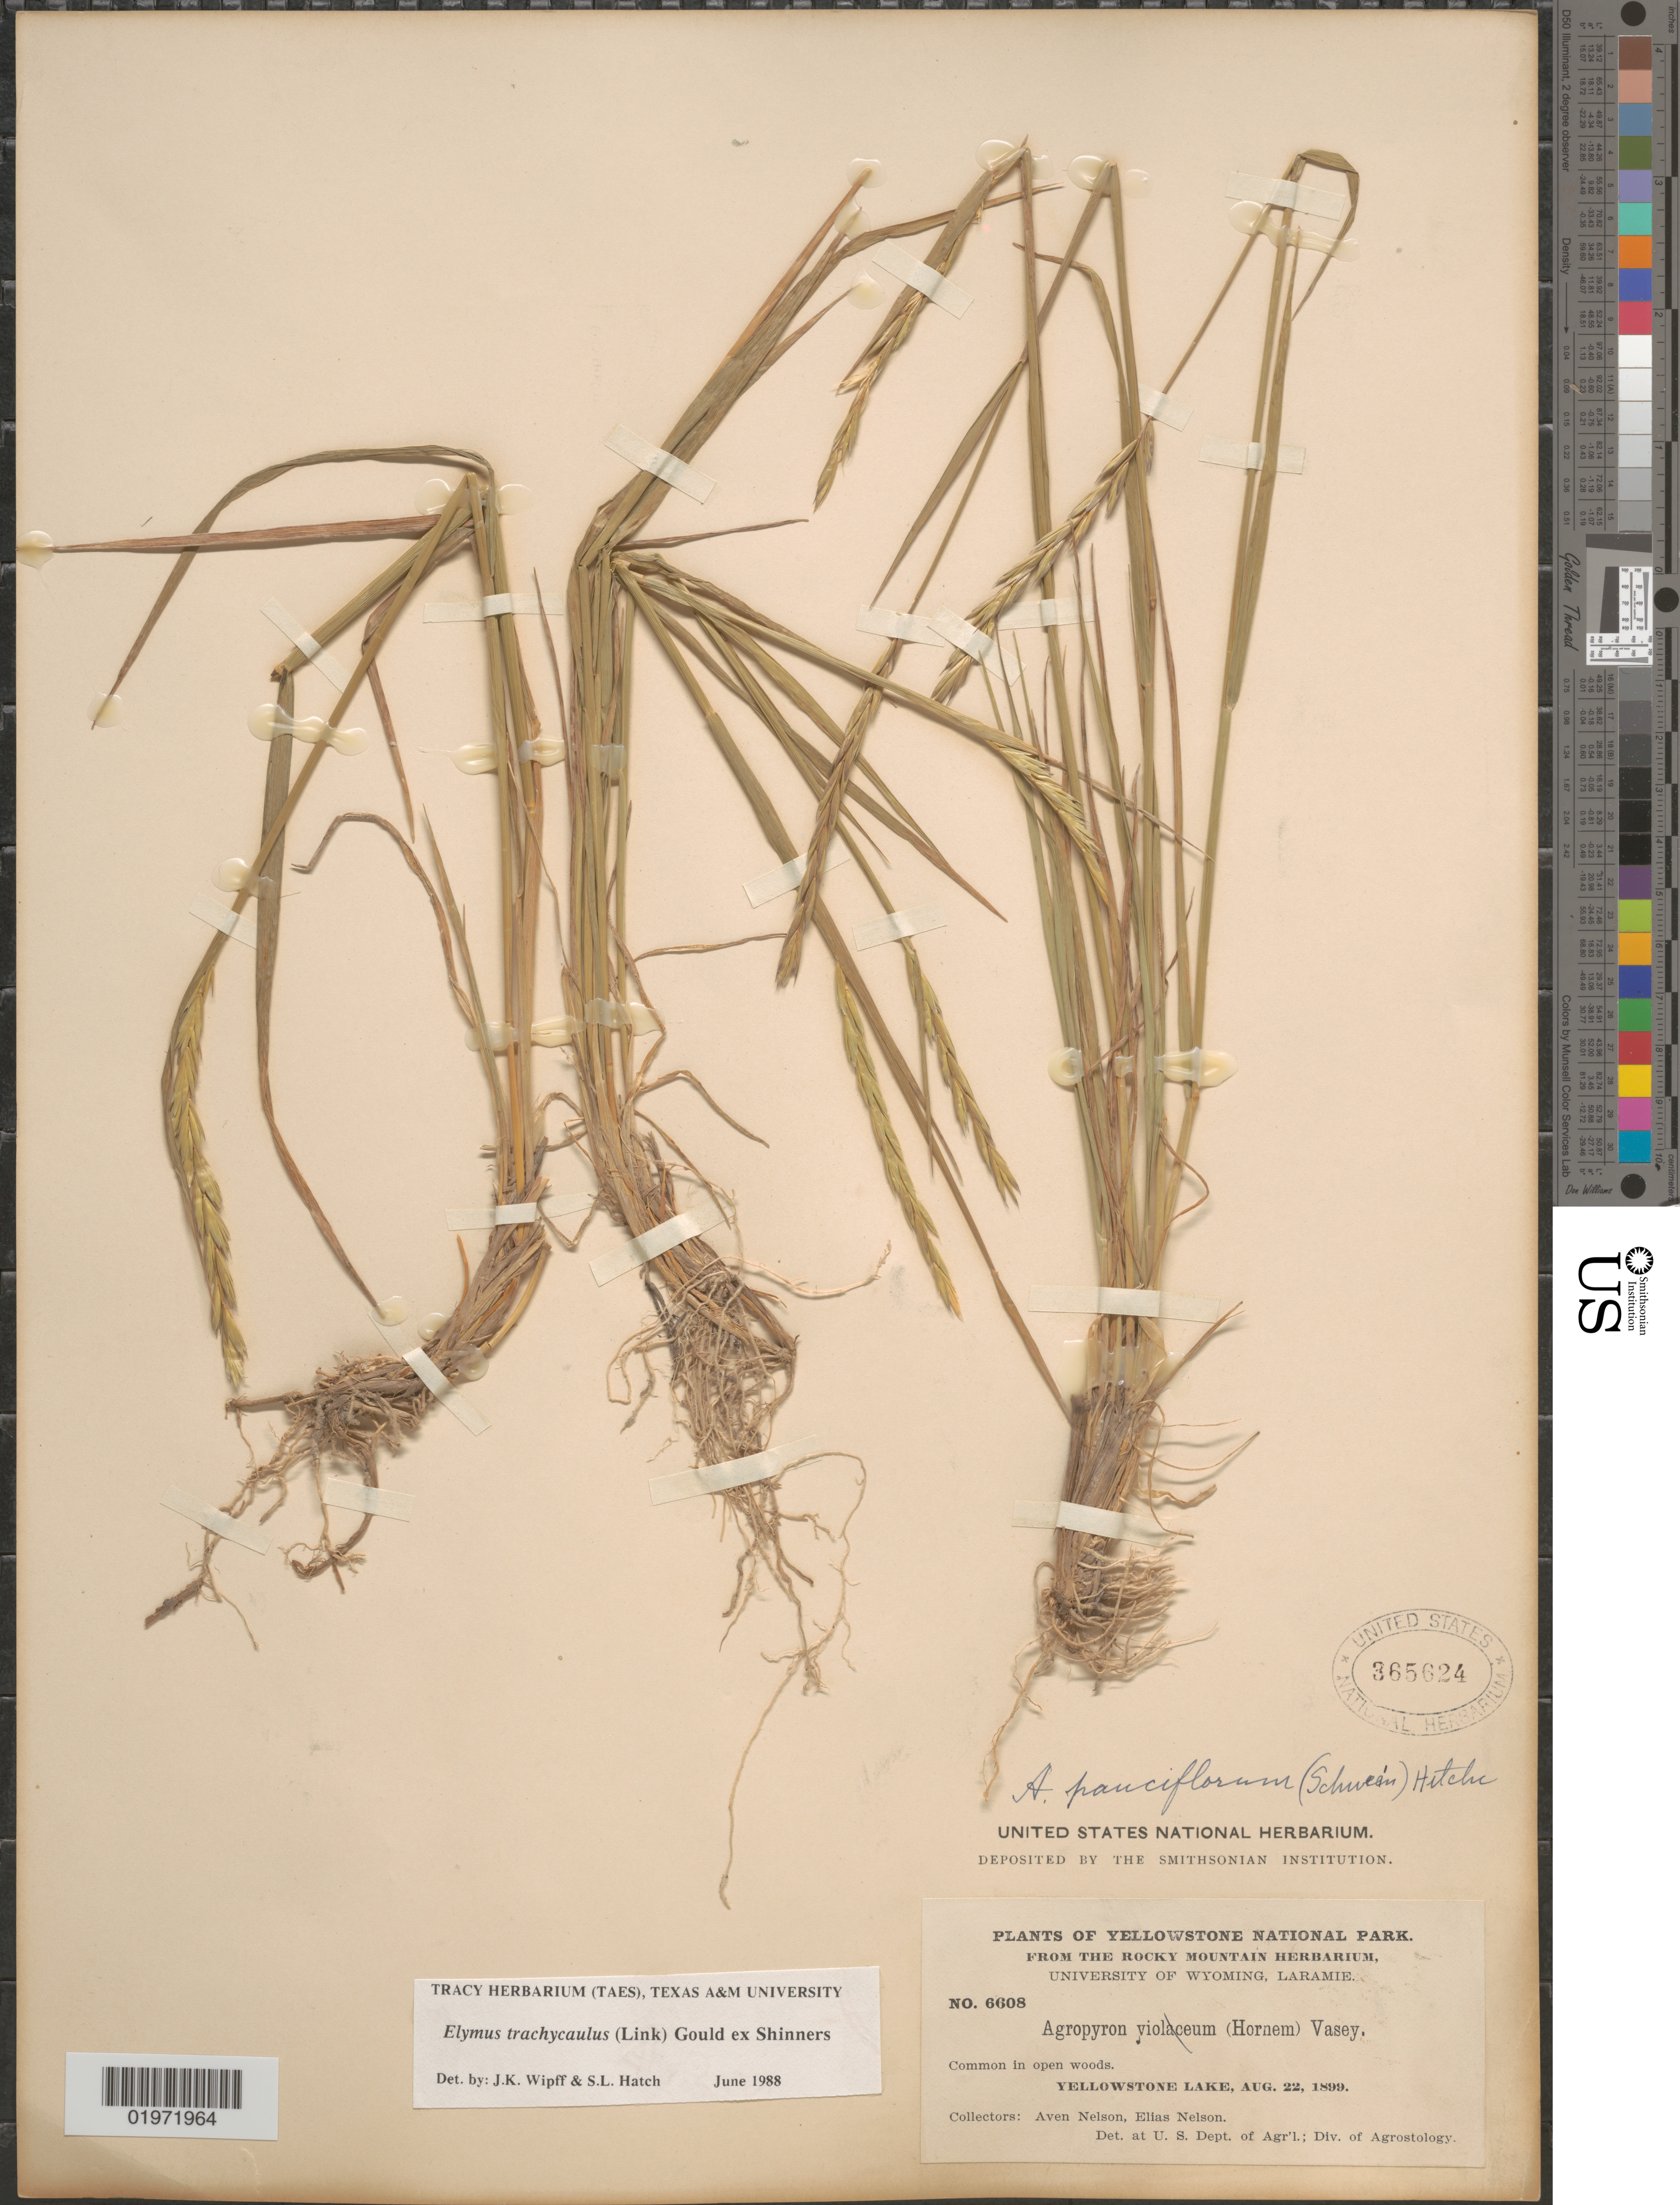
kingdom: Plantae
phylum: Tracheophyta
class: Liliopsida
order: Poales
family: Poaceae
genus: Elymus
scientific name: Elymus trachycaulus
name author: (Link) Gould ex Shinners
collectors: A. Nelson & E. Nelson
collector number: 6608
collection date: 1899-08-22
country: United States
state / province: Wyoming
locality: Yellowstone National Park. Common in open woods. Yellowstone Lake.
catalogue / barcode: US 365624